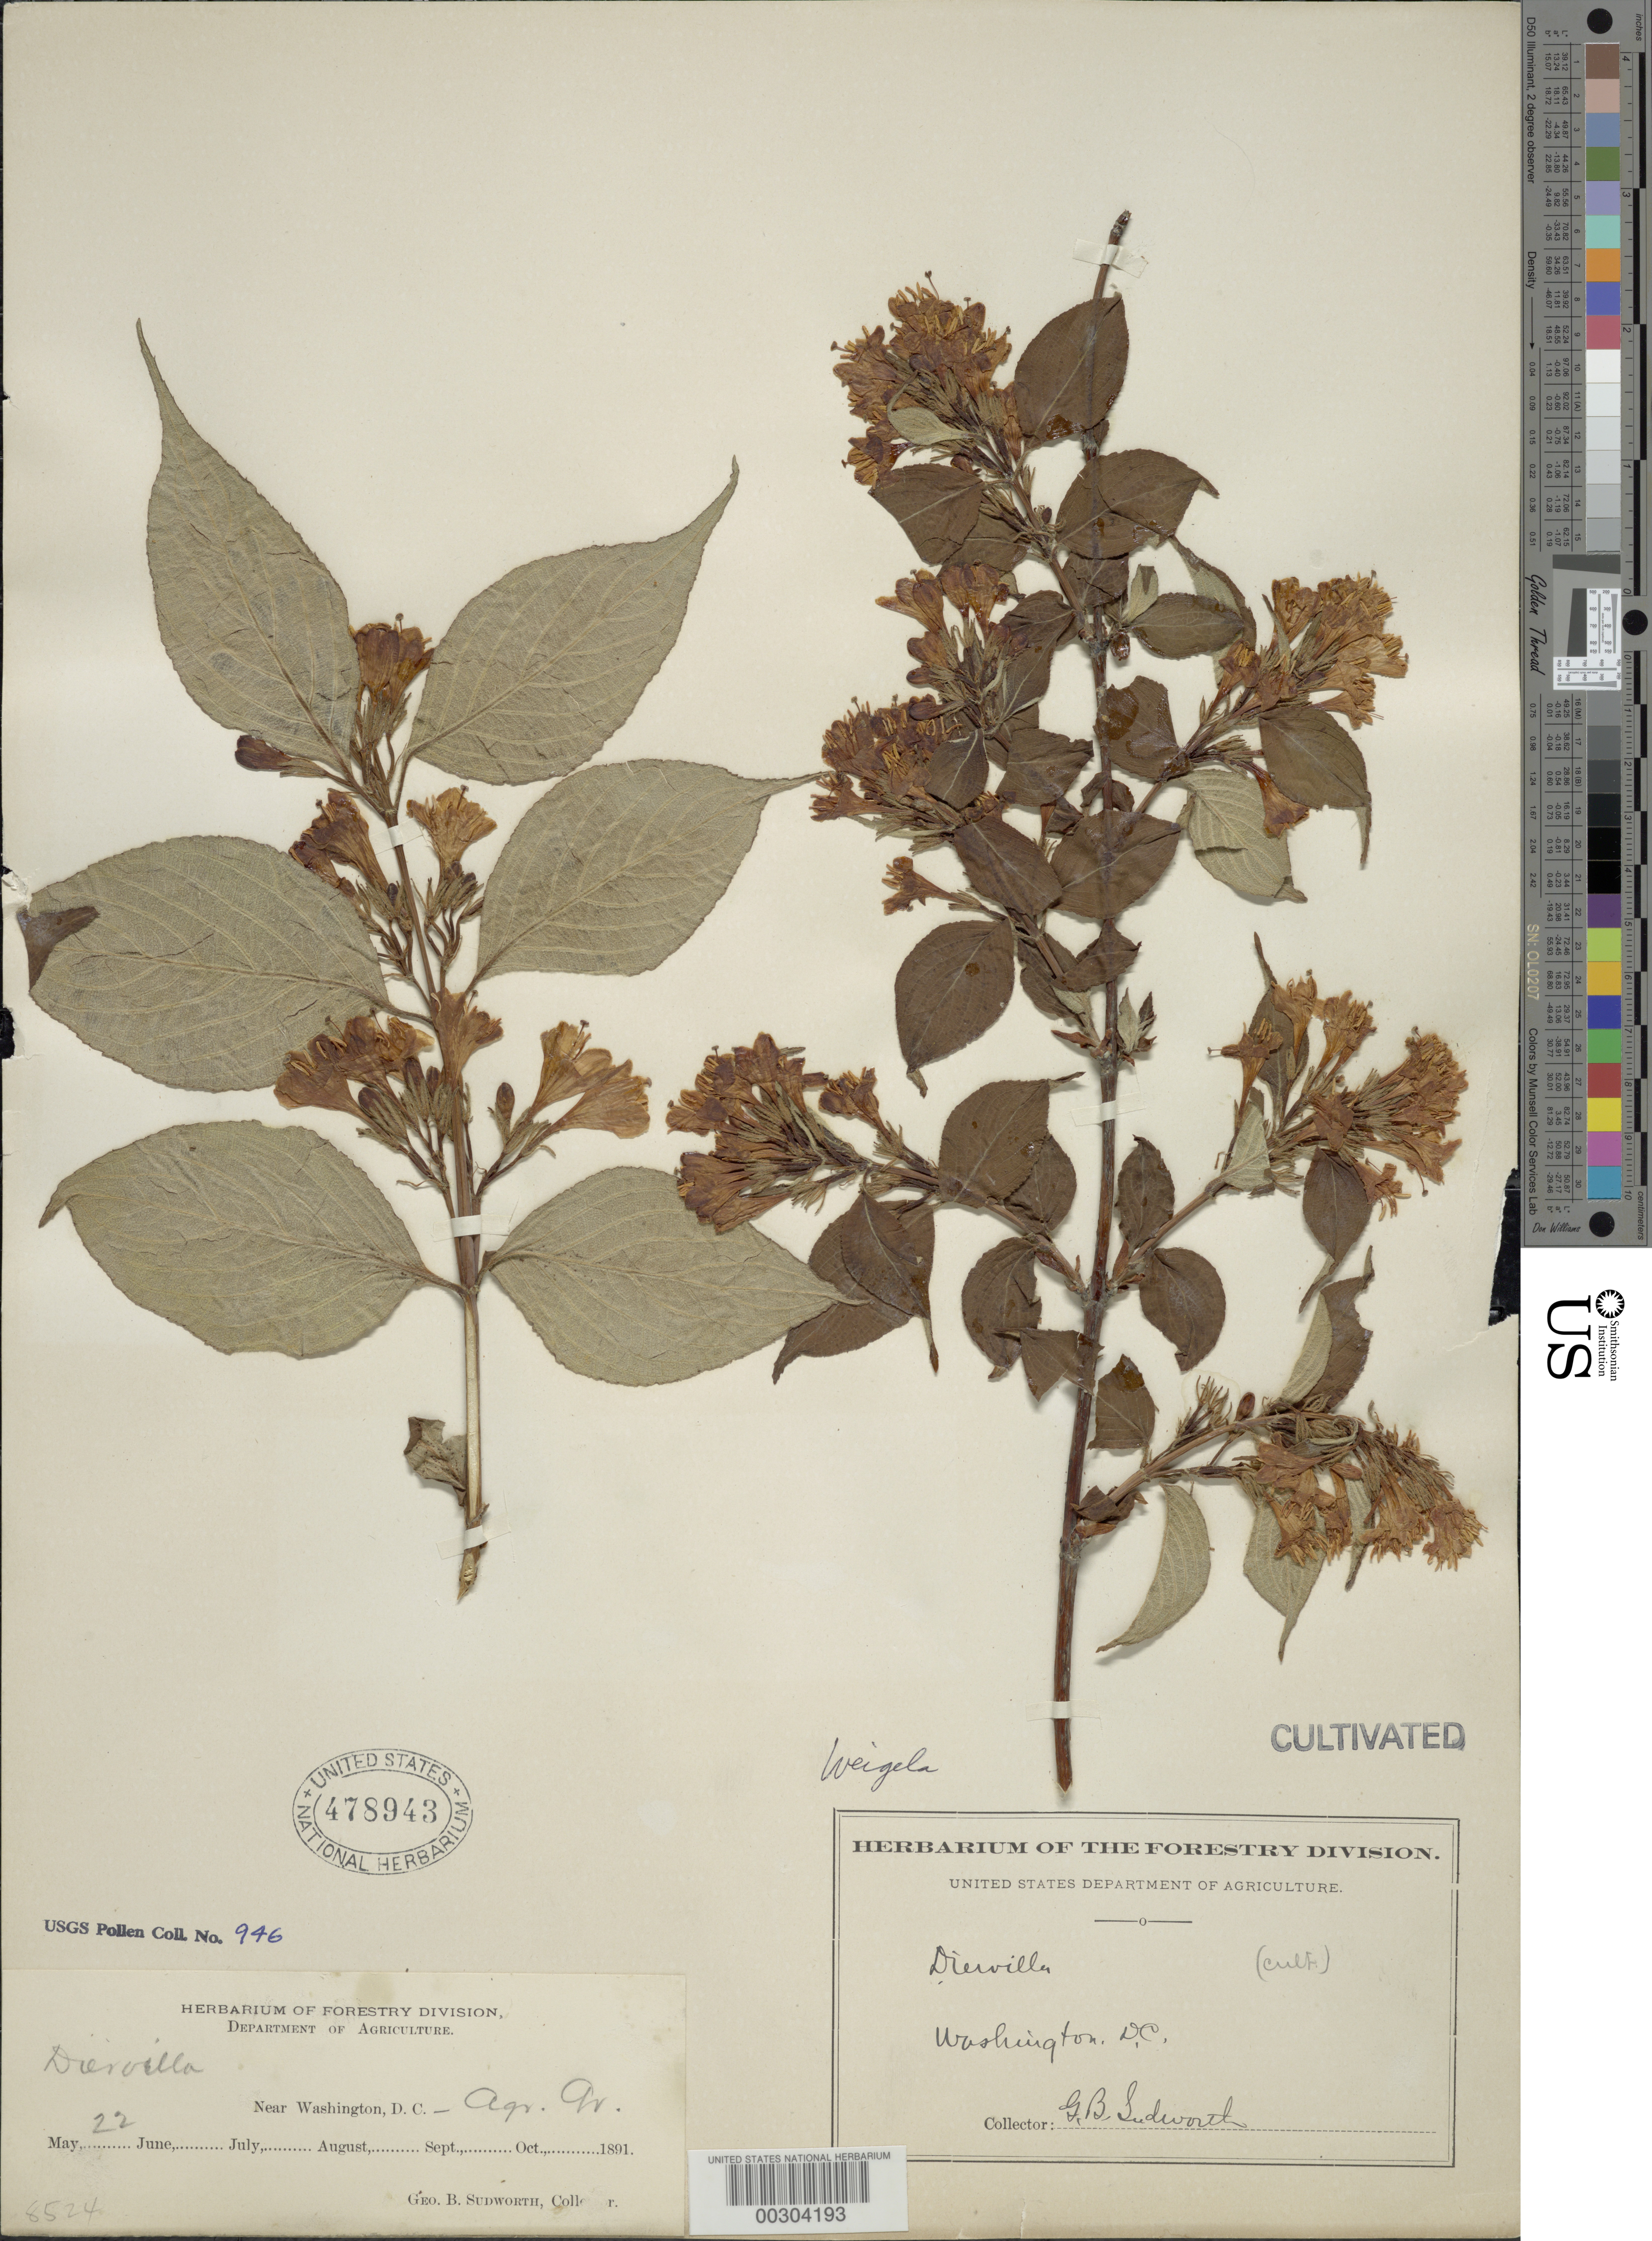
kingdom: Plantae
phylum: Tracheophyta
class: Magnoliopsida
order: Dipsacales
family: Caprifoliaceae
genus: Weigela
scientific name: Weigela sp.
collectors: G. B. Sudworth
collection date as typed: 22 May 1891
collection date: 1891-05-22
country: United States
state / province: District of Columbia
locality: Department of Agriculture grounds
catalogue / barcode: US 478943